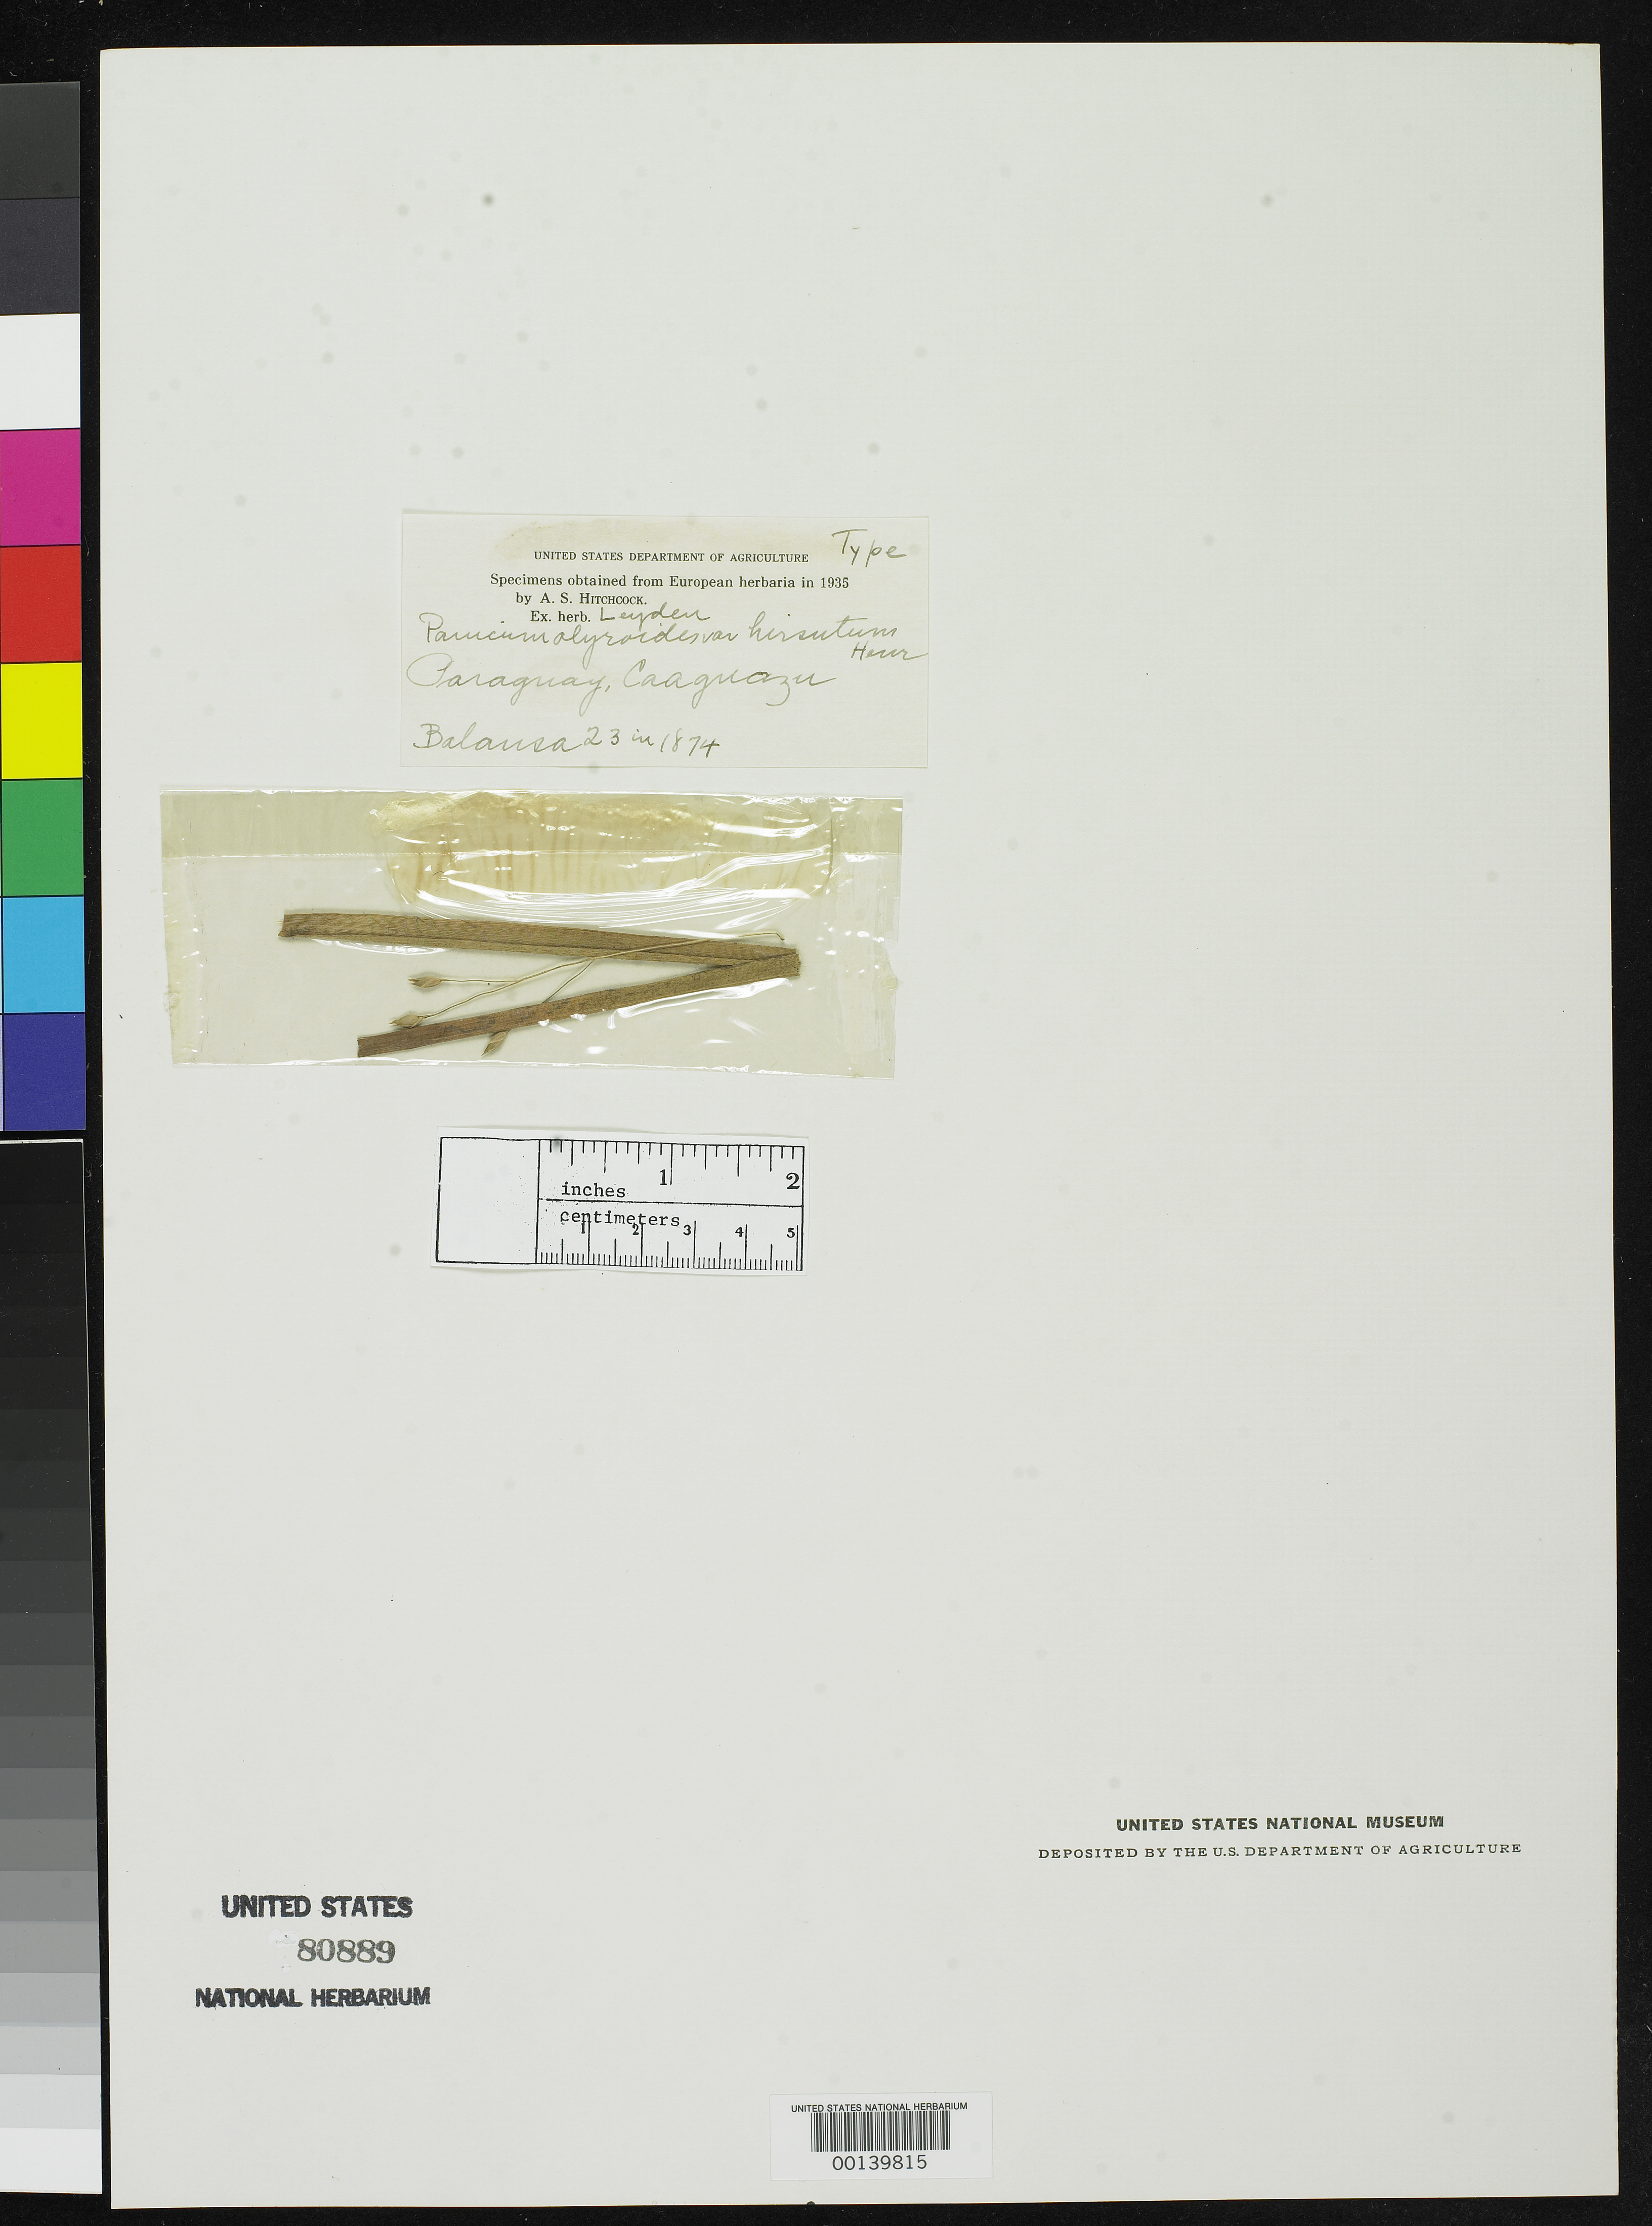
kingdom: Plantae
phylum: Tracheophyta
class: Liliopsida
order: Poales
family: Poaceae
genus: Panicum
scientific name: Panicum olyroides var. hirsutum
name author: Henr.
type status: Type Fragment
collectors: B. Balansa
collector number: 23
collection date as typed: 1874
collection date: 1874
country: Paraguay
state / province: Caaguazú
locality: Northeast of Caaguazu.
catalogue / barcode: US 80889